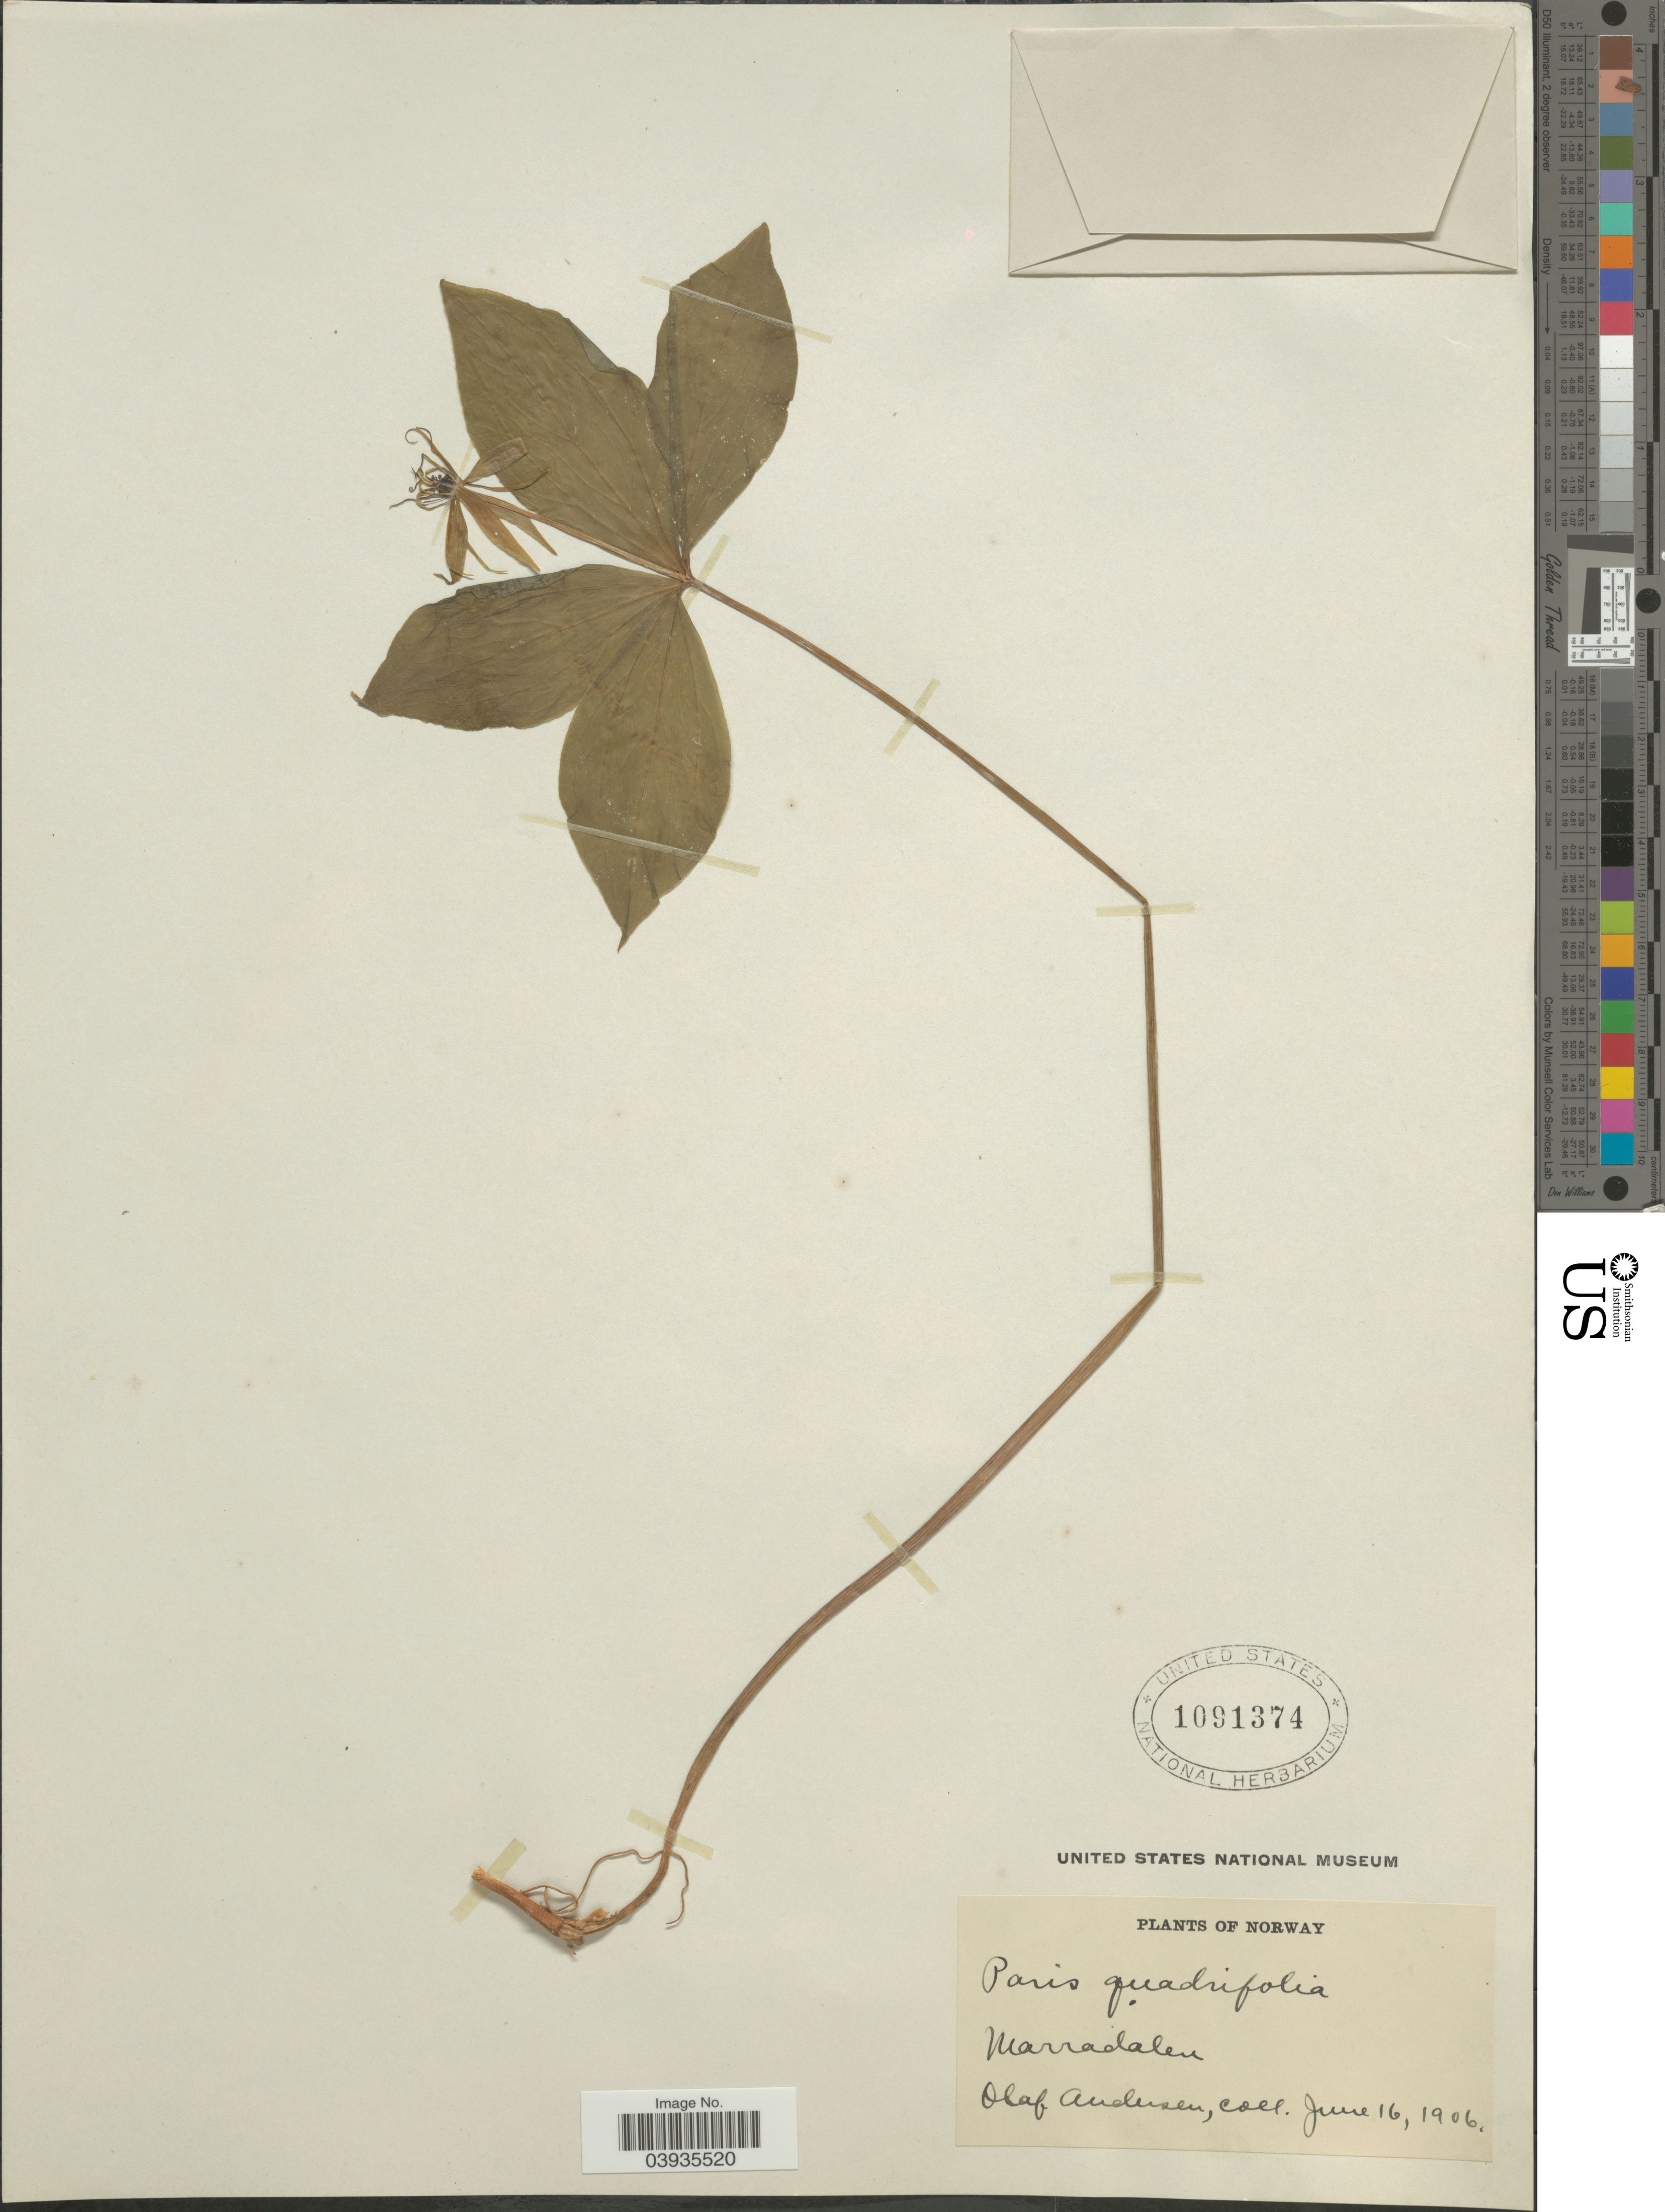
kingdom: Plantae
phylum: Tracheophyta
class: Liliopsida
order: Liliales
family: Melanthiaceae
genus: Paris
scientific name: Paris quadrifolia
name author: L.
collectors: O. Andersen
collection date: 1906-06-16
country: Norway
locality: Marradalen.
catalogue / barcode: US 1091374